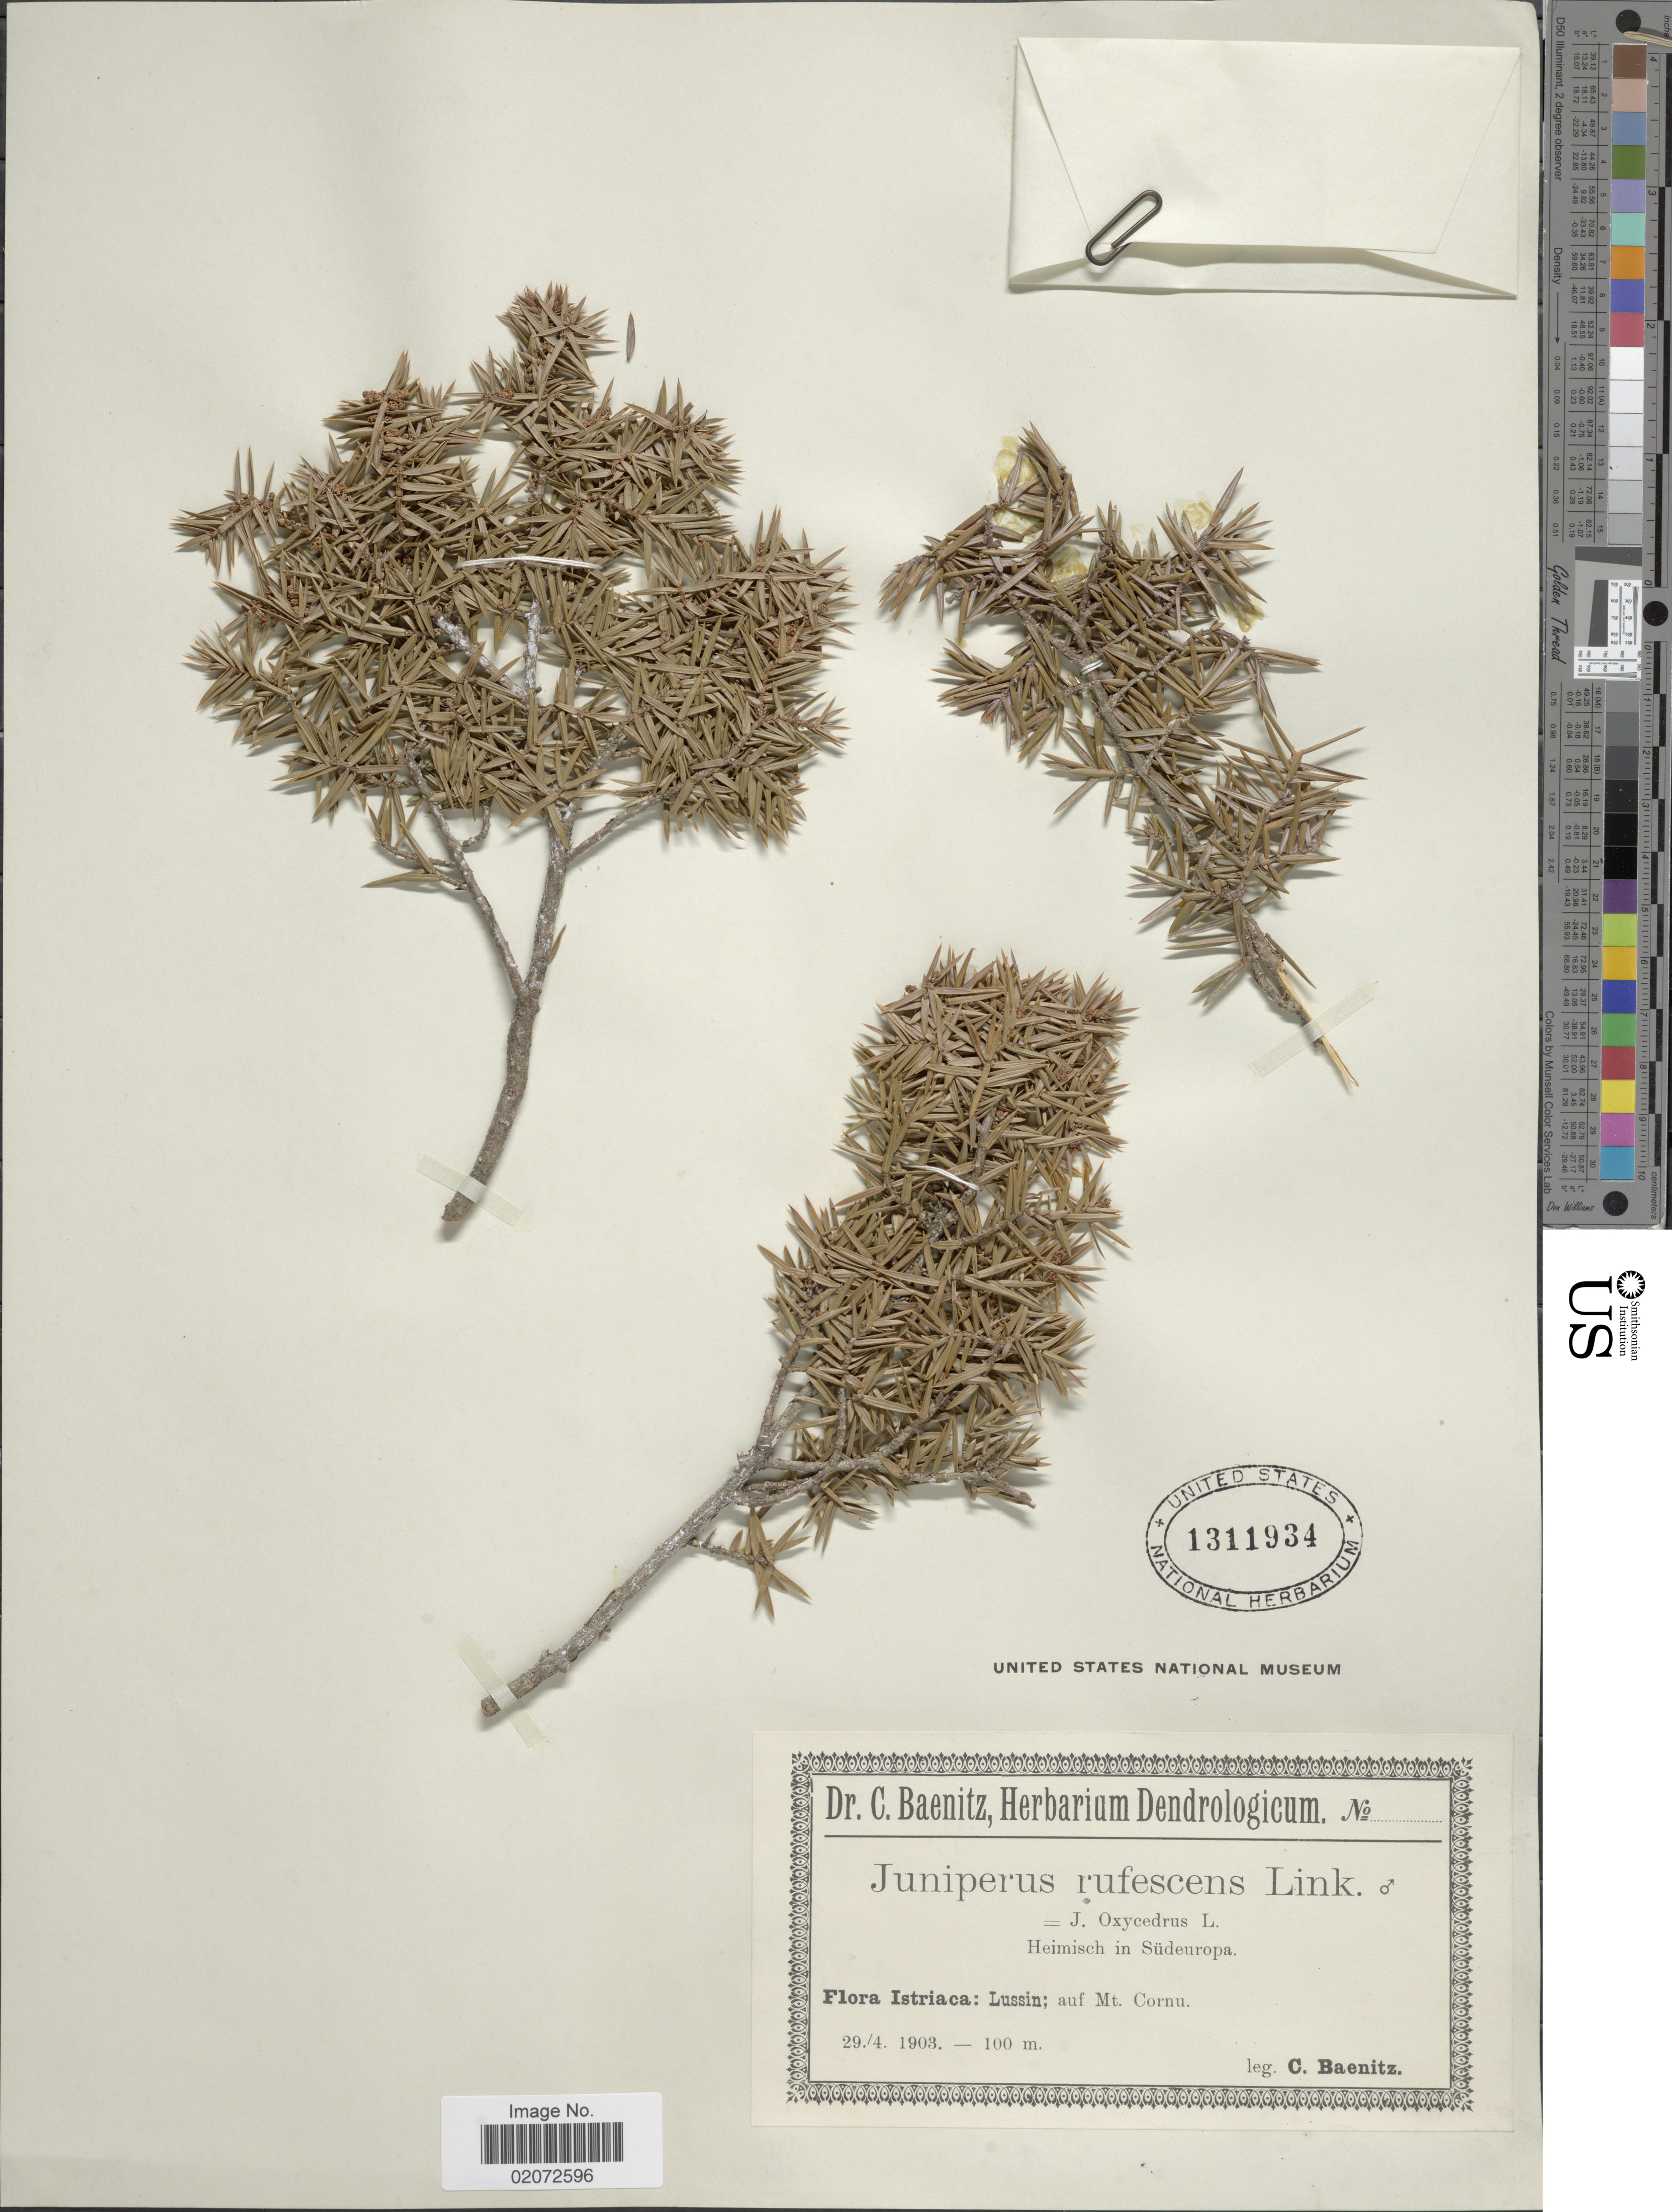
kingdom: Plantae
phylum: Tracheophyta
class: Pinopsida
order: Pinales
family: Cupressaceae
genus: Juniperus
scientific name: Juniperus oxycedrus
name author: L.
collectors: C. G. Baenitz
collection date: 1903-04-29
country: Croatia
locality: Istriaca: Lussin; auf Mt. Cornu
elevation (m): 100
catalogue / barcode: US 1311934